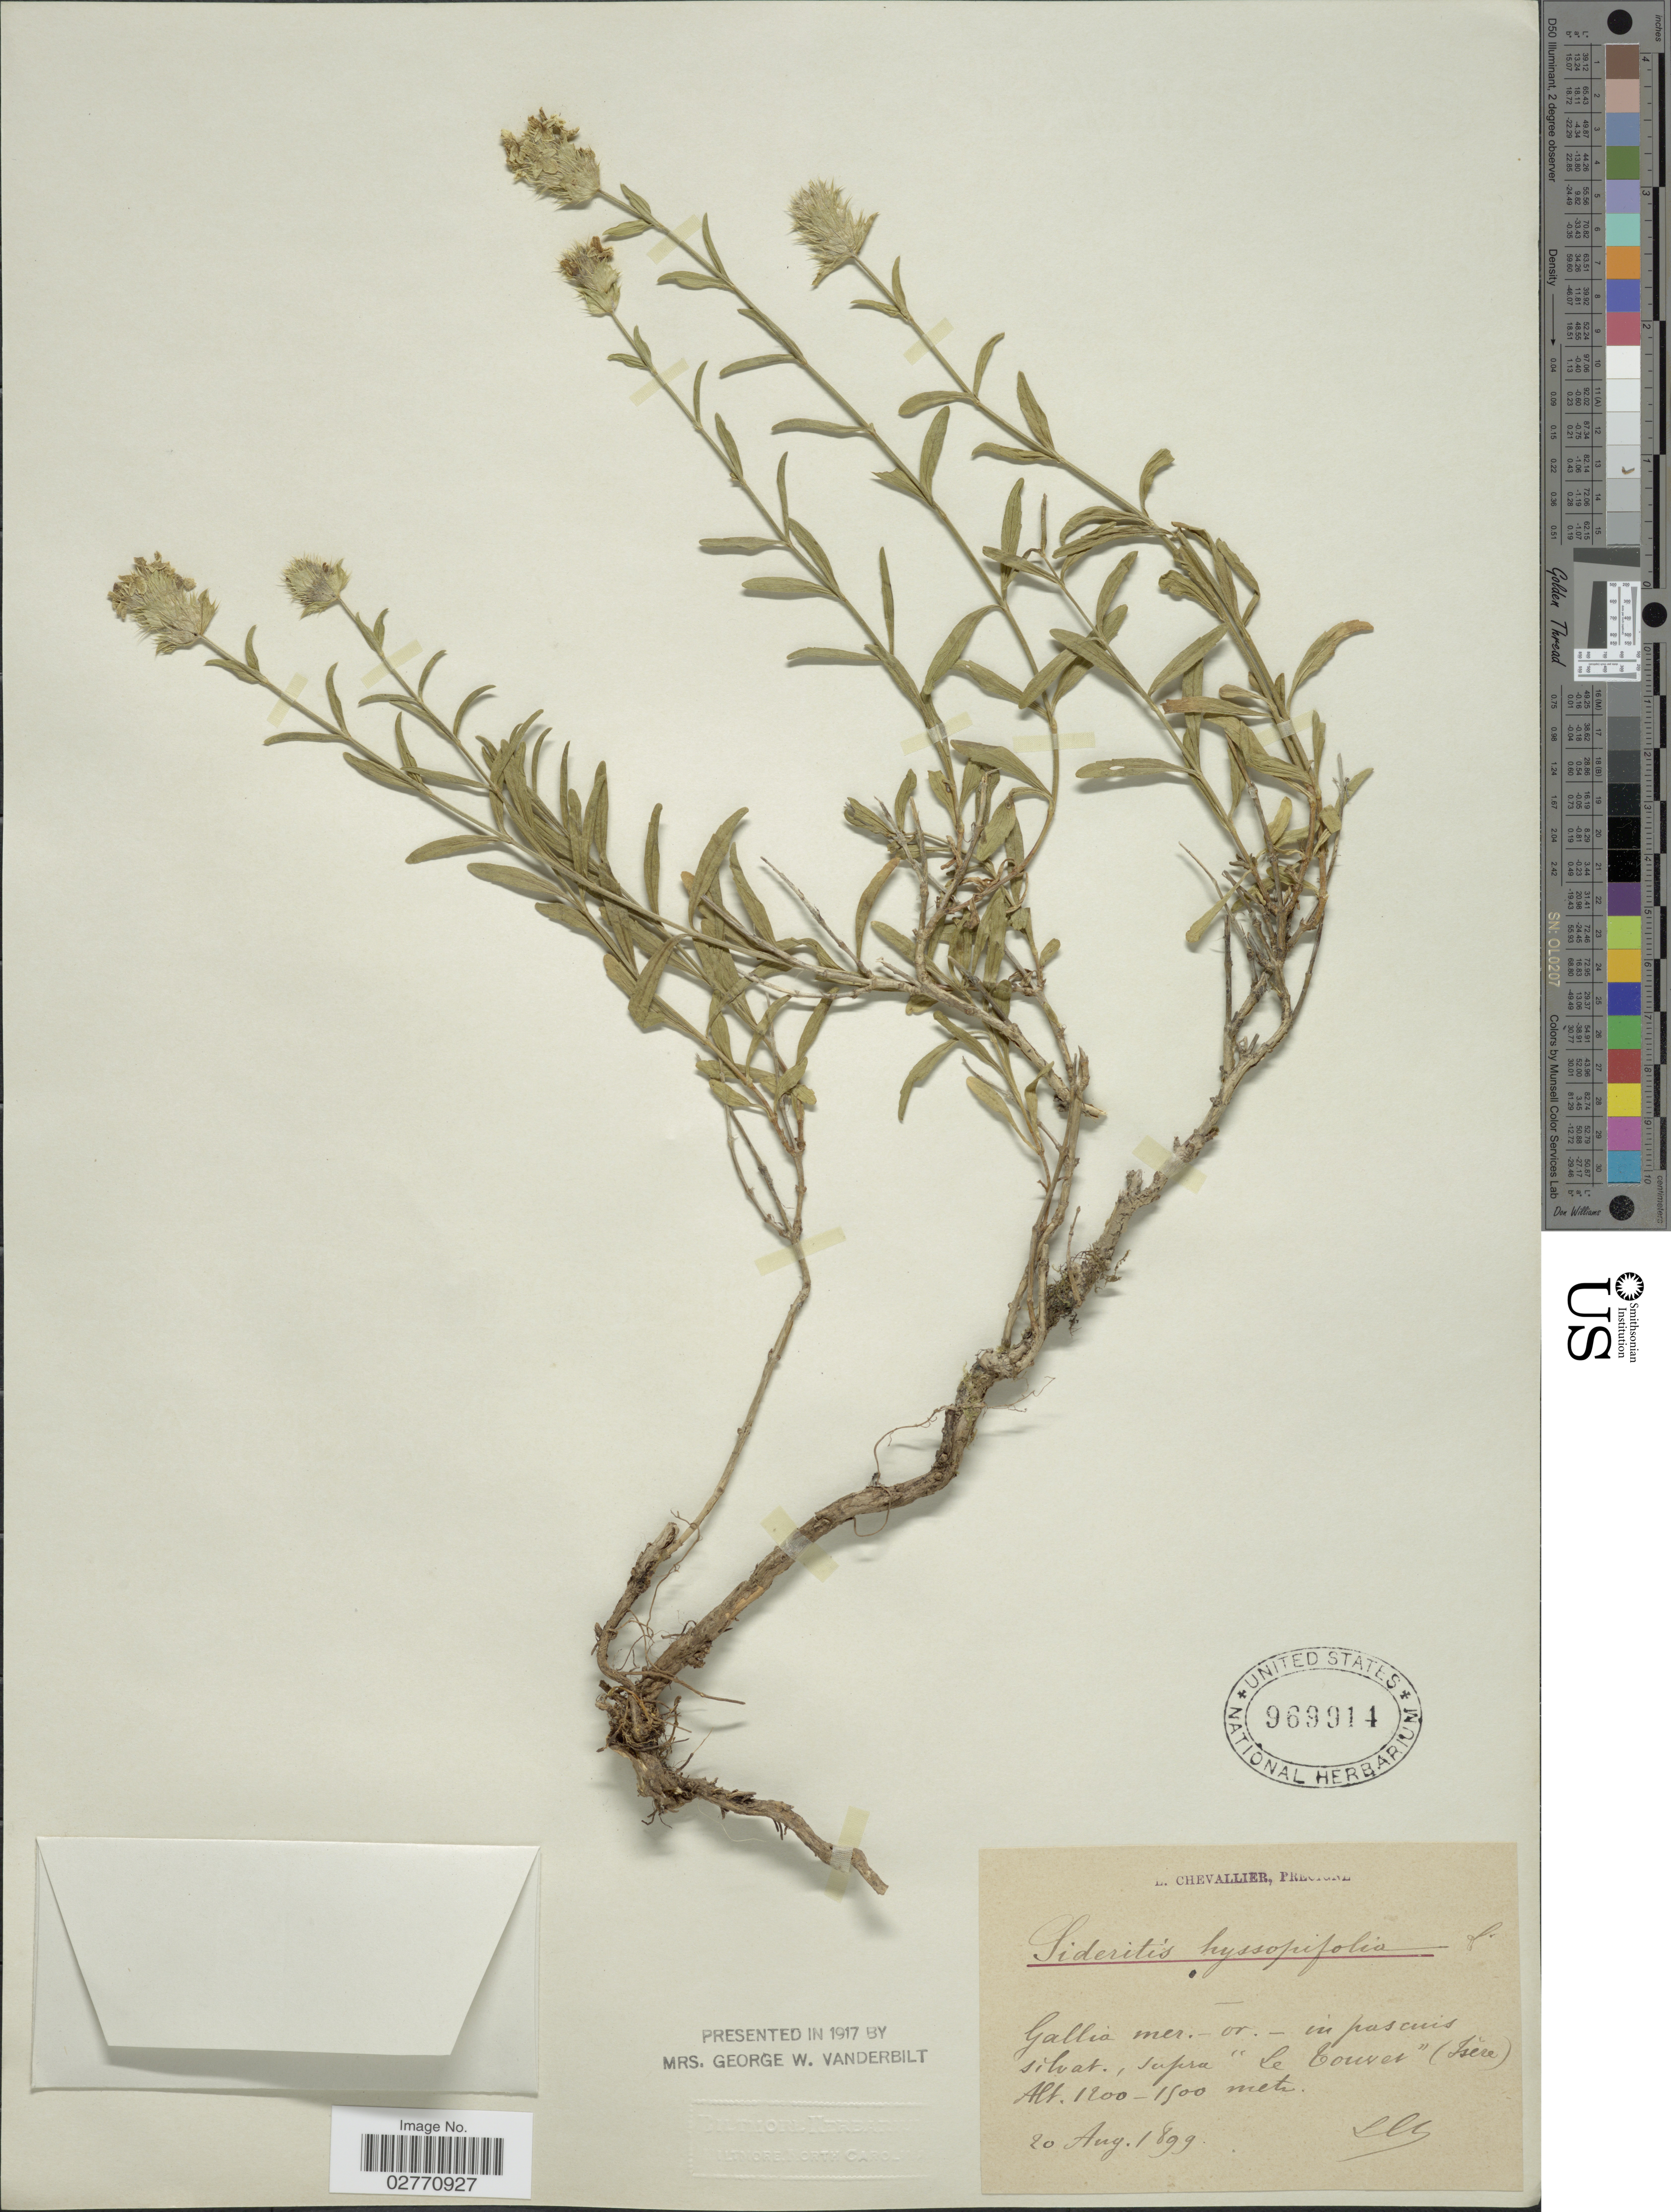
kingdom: Plantae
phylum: Tracheophyta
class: Magnoliopsida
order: Lamiales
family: Lamiaceae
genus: Sideritis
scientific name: Sideritis hyssopifolia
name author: L.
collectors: L. Chevalier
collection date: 1899-08-20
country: France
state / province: Auvergne-Rhône-Alpes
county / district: Isère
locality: Gallia mer. - or. - in pascuis silvat, supra "Le Couver"(Isëre).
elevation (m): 1200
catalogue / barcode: US 969914